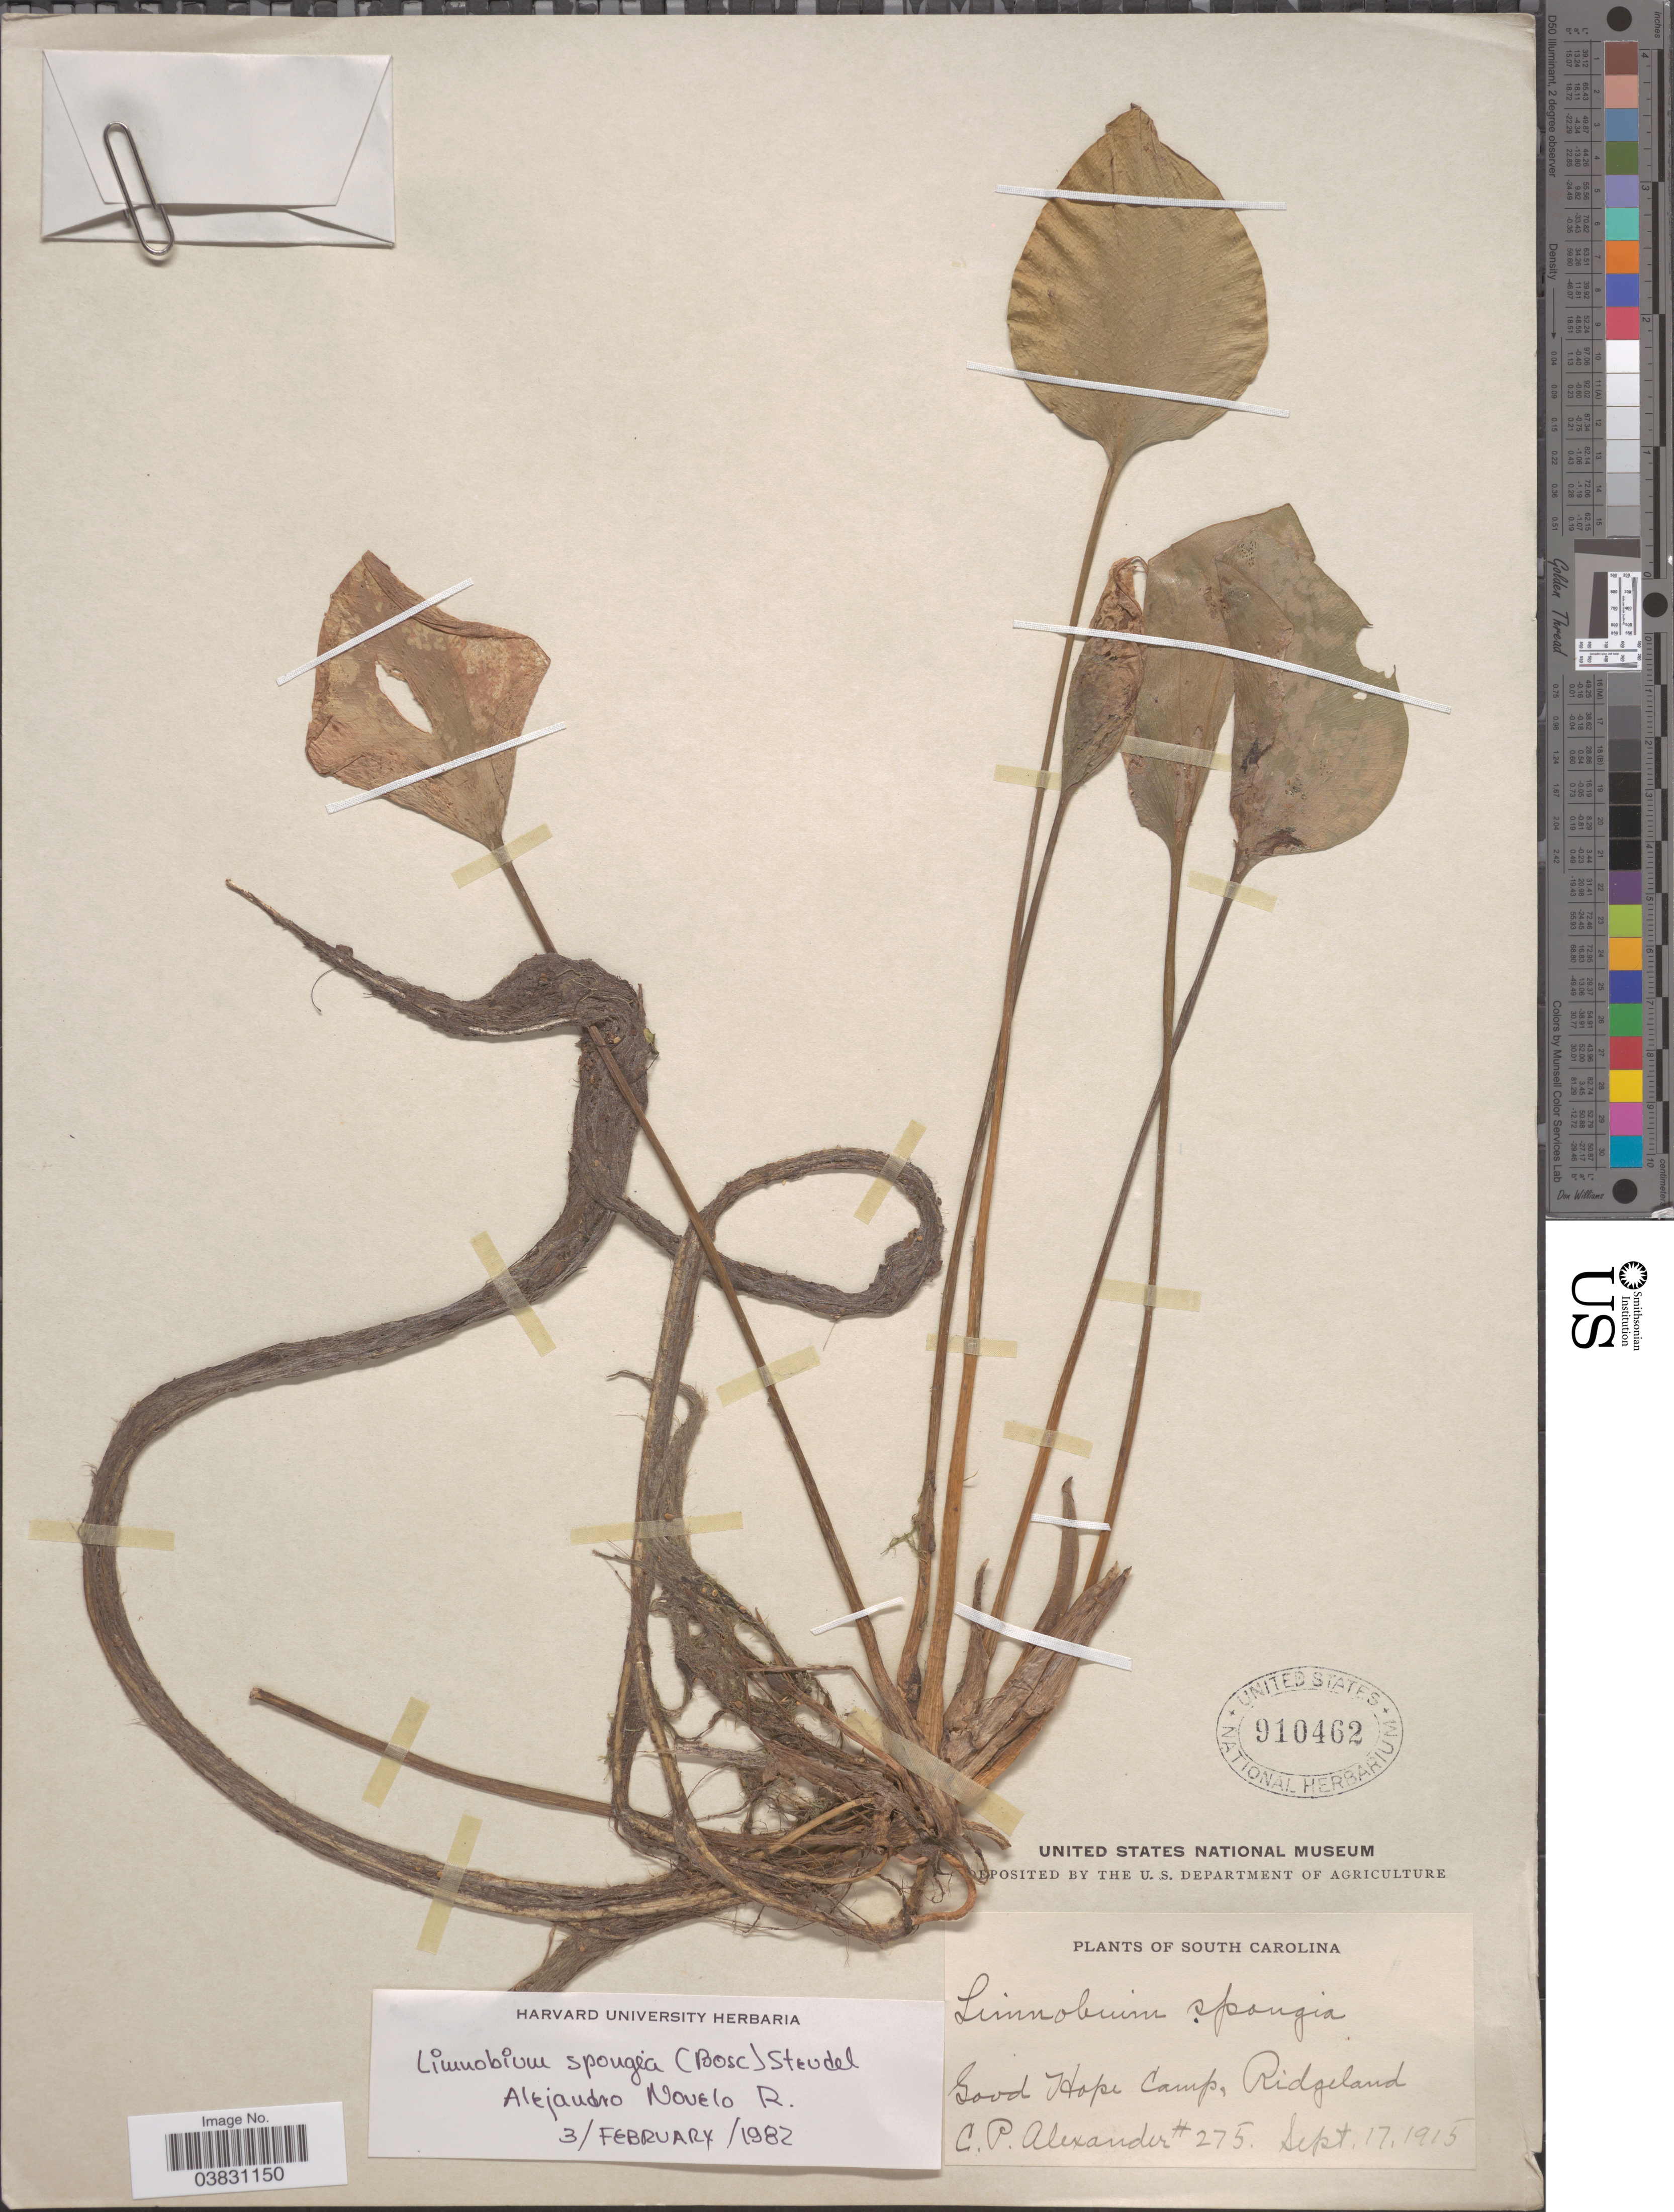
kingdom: Plantae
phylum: Tracheophyta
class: Liliopsida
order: Alismatales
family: Hydrocharitaceae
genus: Limnobium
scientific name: Limnobium spongia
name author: (Bosc) Rich. ex Steud.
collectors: C. P. Alexander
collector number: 275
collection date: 1915-09-17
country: United States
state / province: South Carolina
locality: Good Hope Camp, Ridgeland.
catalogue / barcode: US 910462